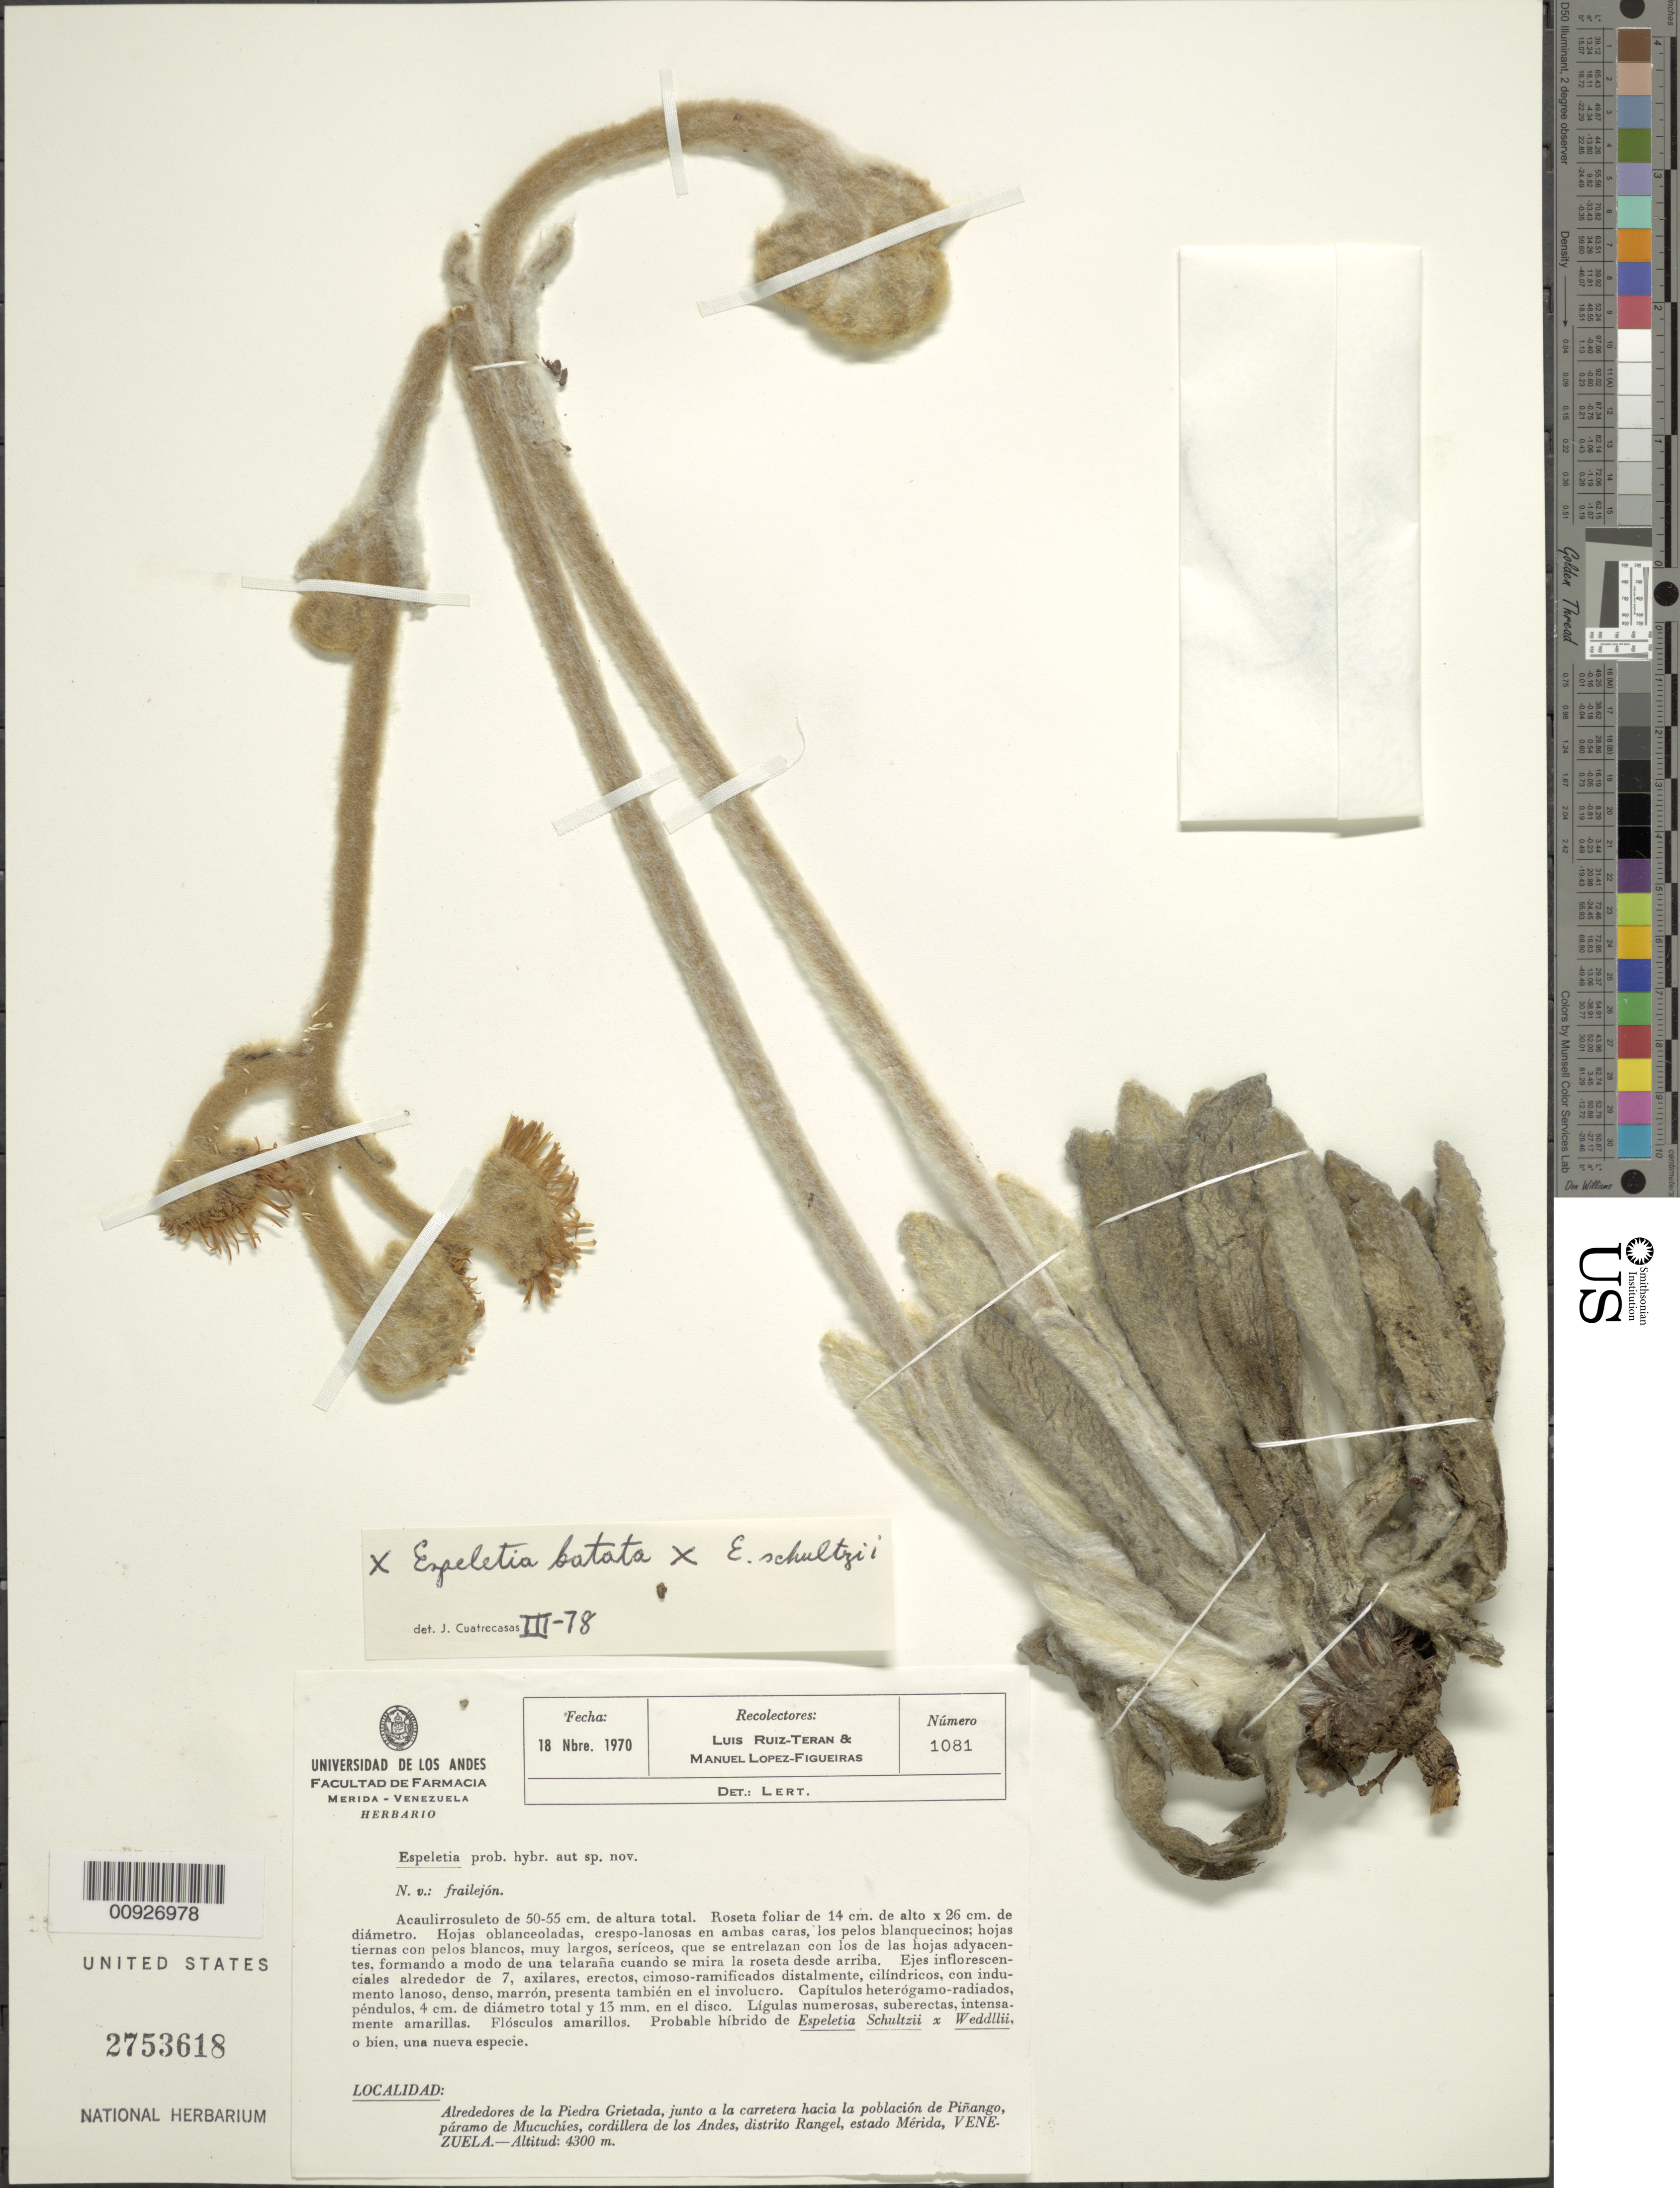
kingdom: Plantae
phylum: Tracheophyta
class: Magnoliopsida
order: Asterales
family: Asteraceae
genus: Espeletia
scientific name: Espeletia schultzii x E. batata Cuatrec.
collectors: L. E. Ruíz-Terán & M. López Figueiras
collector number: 1081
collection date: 1970-11-18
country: Venezuela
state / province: Mérida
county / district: Rangel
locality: Páramo de Mucuchíes. Alredores de la Piedra Grietada, junto a al carretera hacia la población de Piñango, páramo de Mucuchíes, cordillera de los Andes.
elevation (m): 4300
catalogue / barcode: US 2753618